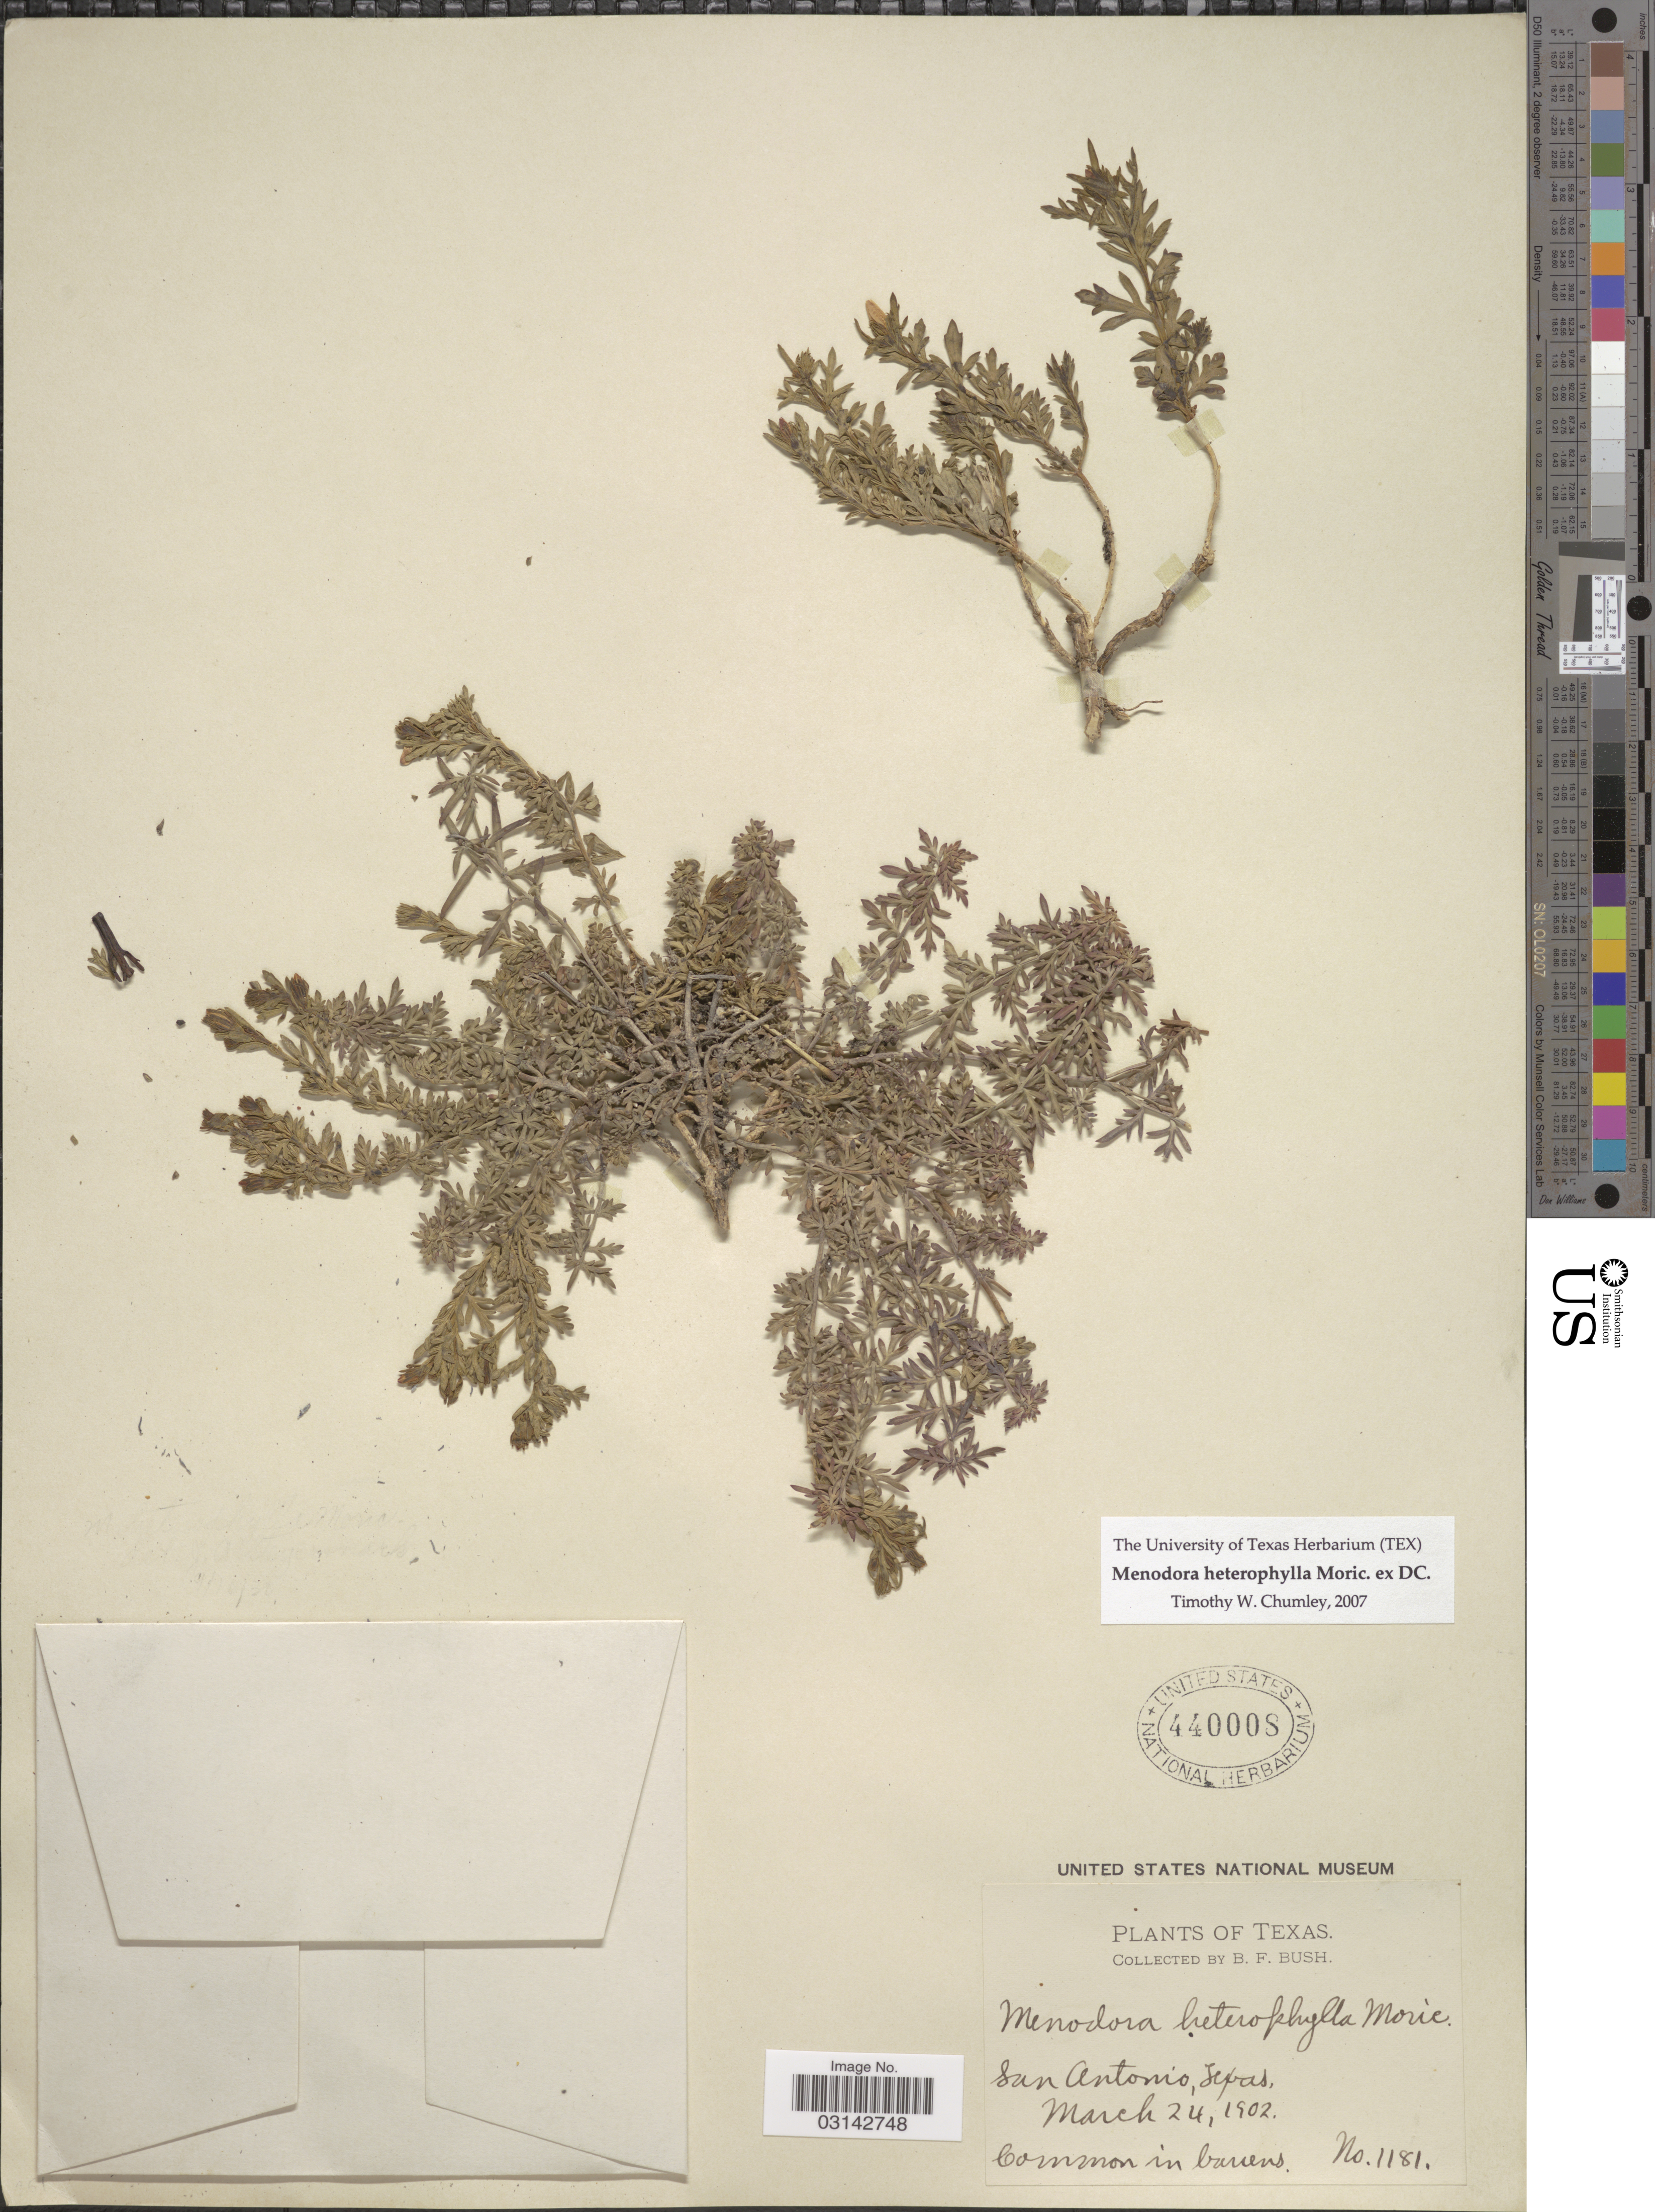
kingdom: Plantae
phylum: Tracheophyta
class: Magnoliopsida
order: Lamiales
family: Oleaceae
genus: Menodora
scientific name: Menodora heterophylla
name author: Moric. ex A. DC.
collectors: B. F. Bush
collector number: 1181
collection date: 1902-03-24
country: United States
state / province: Texas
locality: San Antonio.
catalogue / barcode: US 440008